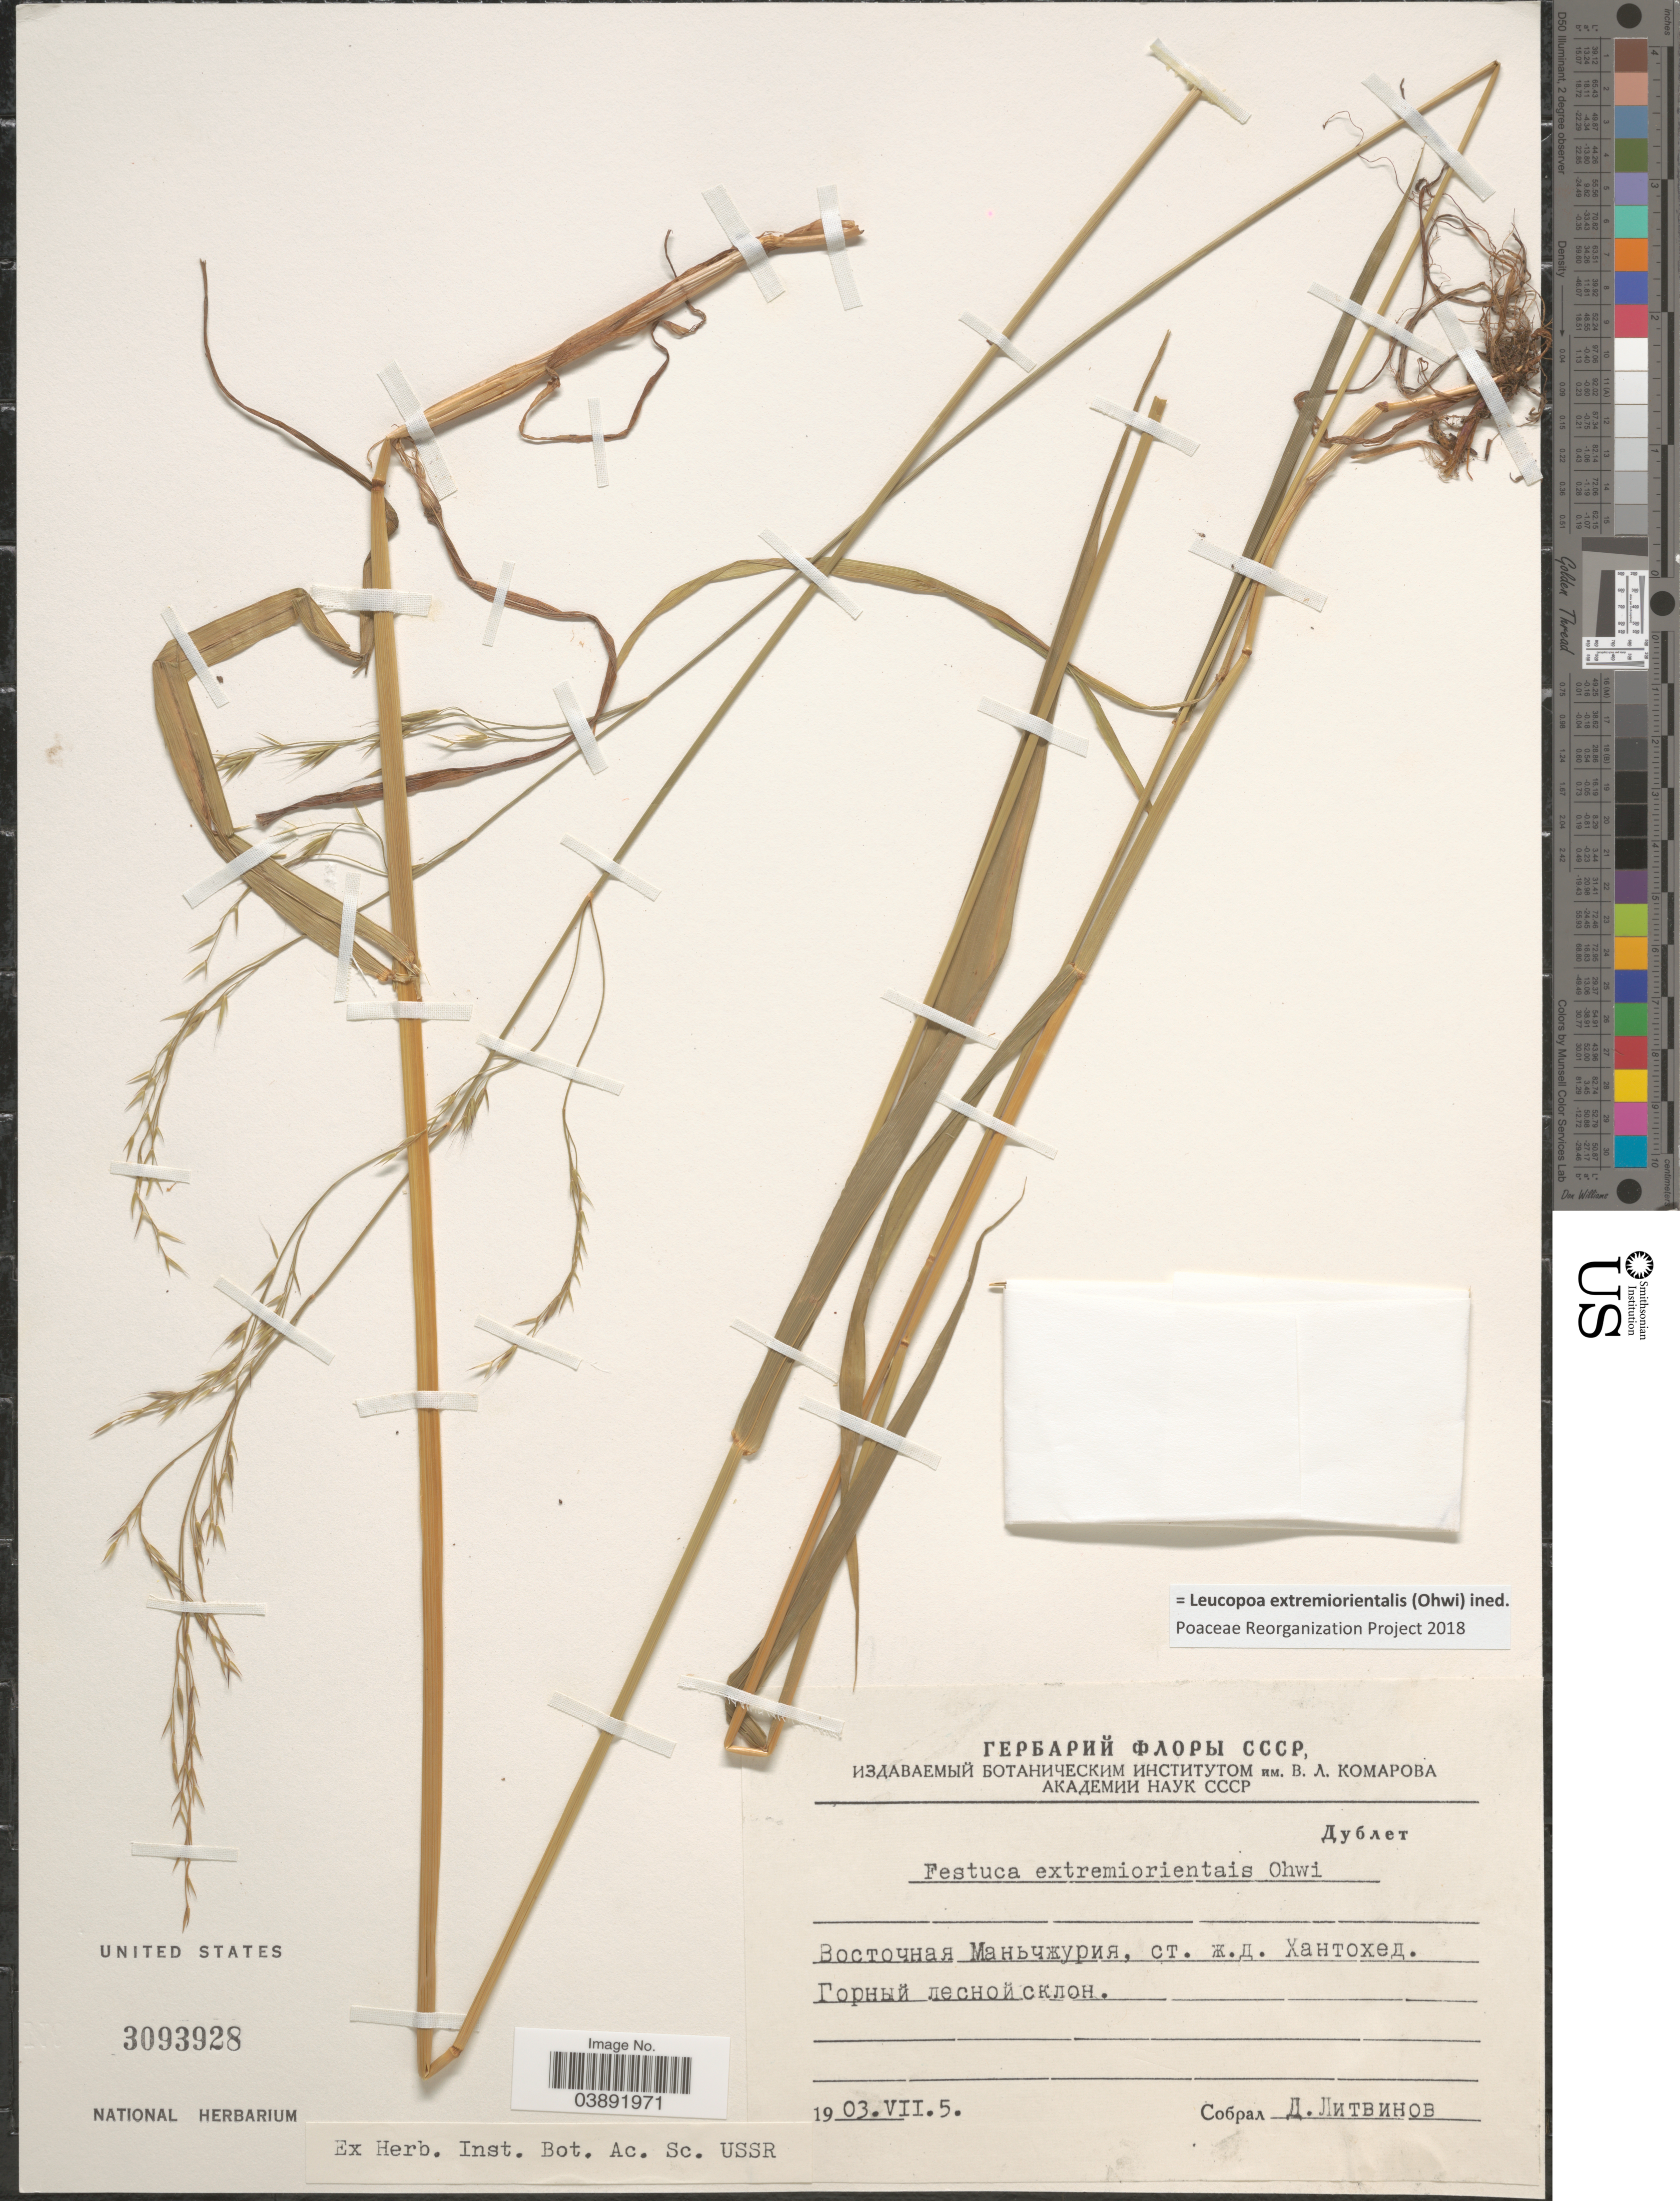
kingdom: Plantae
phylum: Tracheophyta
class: Liliopsida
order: Poales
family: Poaceae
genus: Hesperochloa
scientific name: Leucopoa extremiorientalis ined.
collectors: D. Litvinov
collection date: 1903-07-05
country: China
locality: Manchuria, railroad station Khantokhed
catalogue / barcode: US 3093928